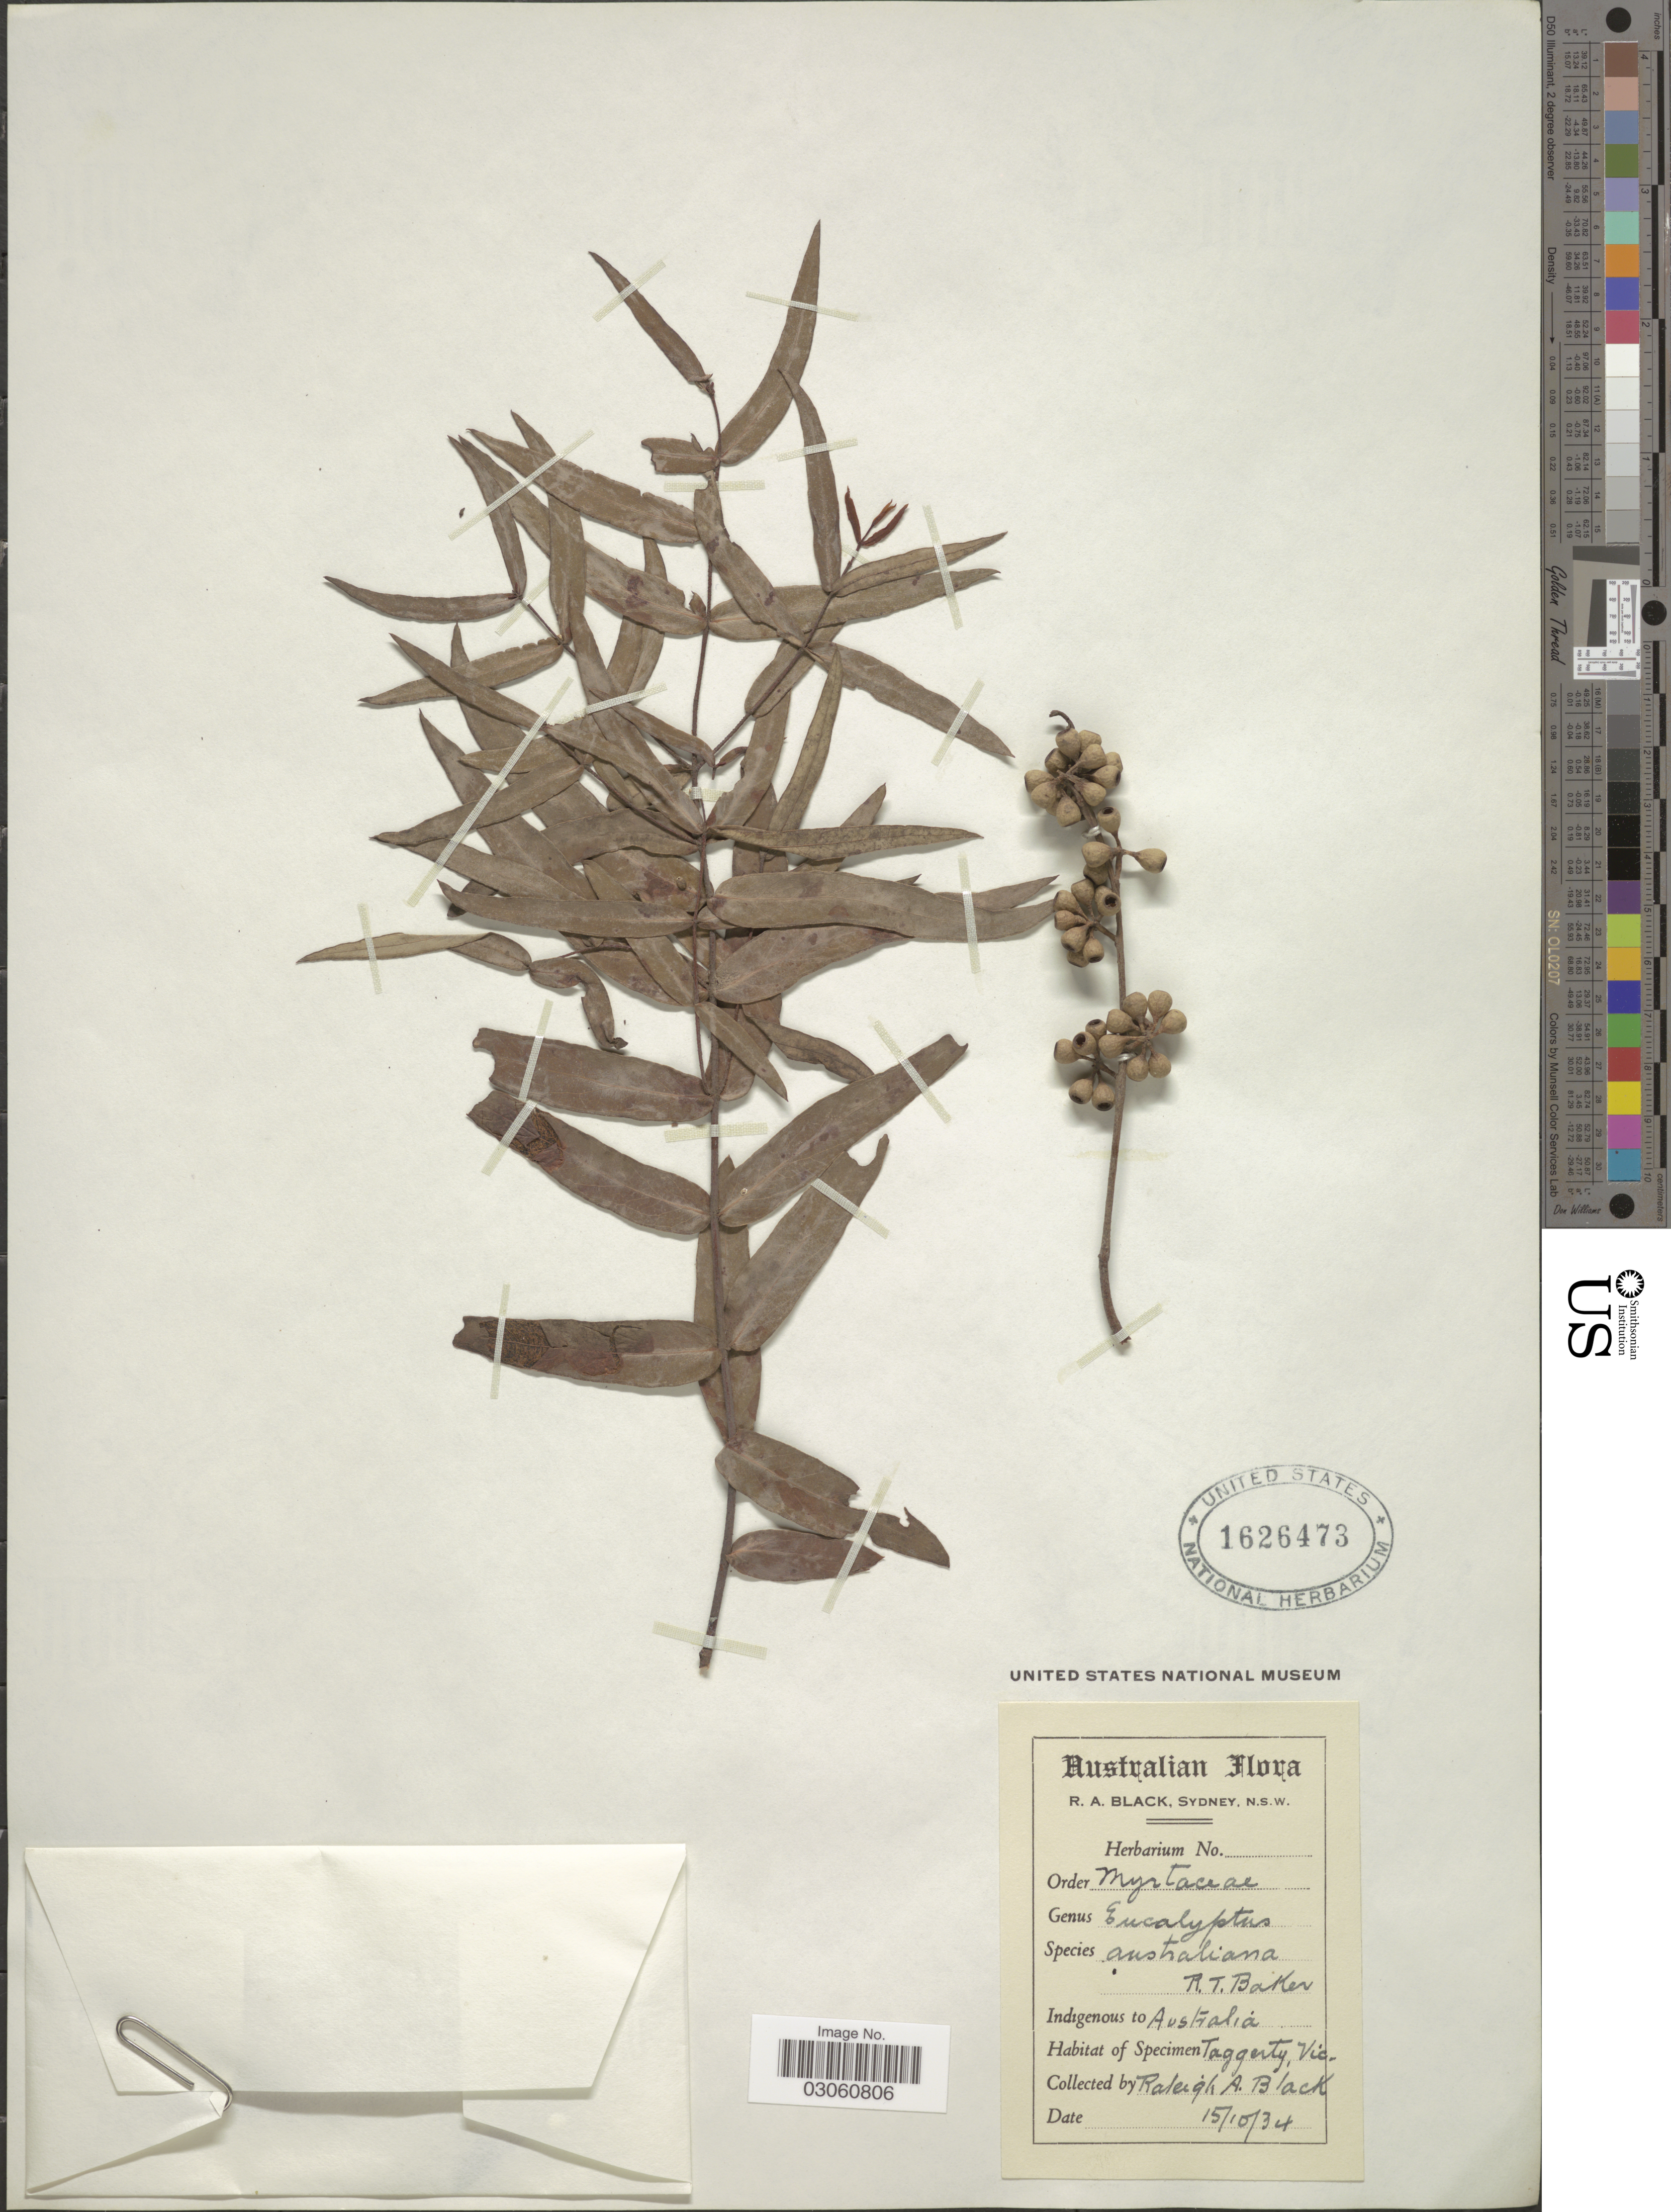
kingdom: Plantae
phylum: Tracheophyta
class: Magnoliopsida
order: Myrtales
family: Myrtaceae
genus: Eucalyptus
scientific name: Eucalyptus australiana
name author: R.T. Baker & H.G. Sm.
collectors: R. A. Black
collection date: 1934-10-15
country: Australia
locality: Taggerty, Vic.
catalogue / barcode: US 1626473